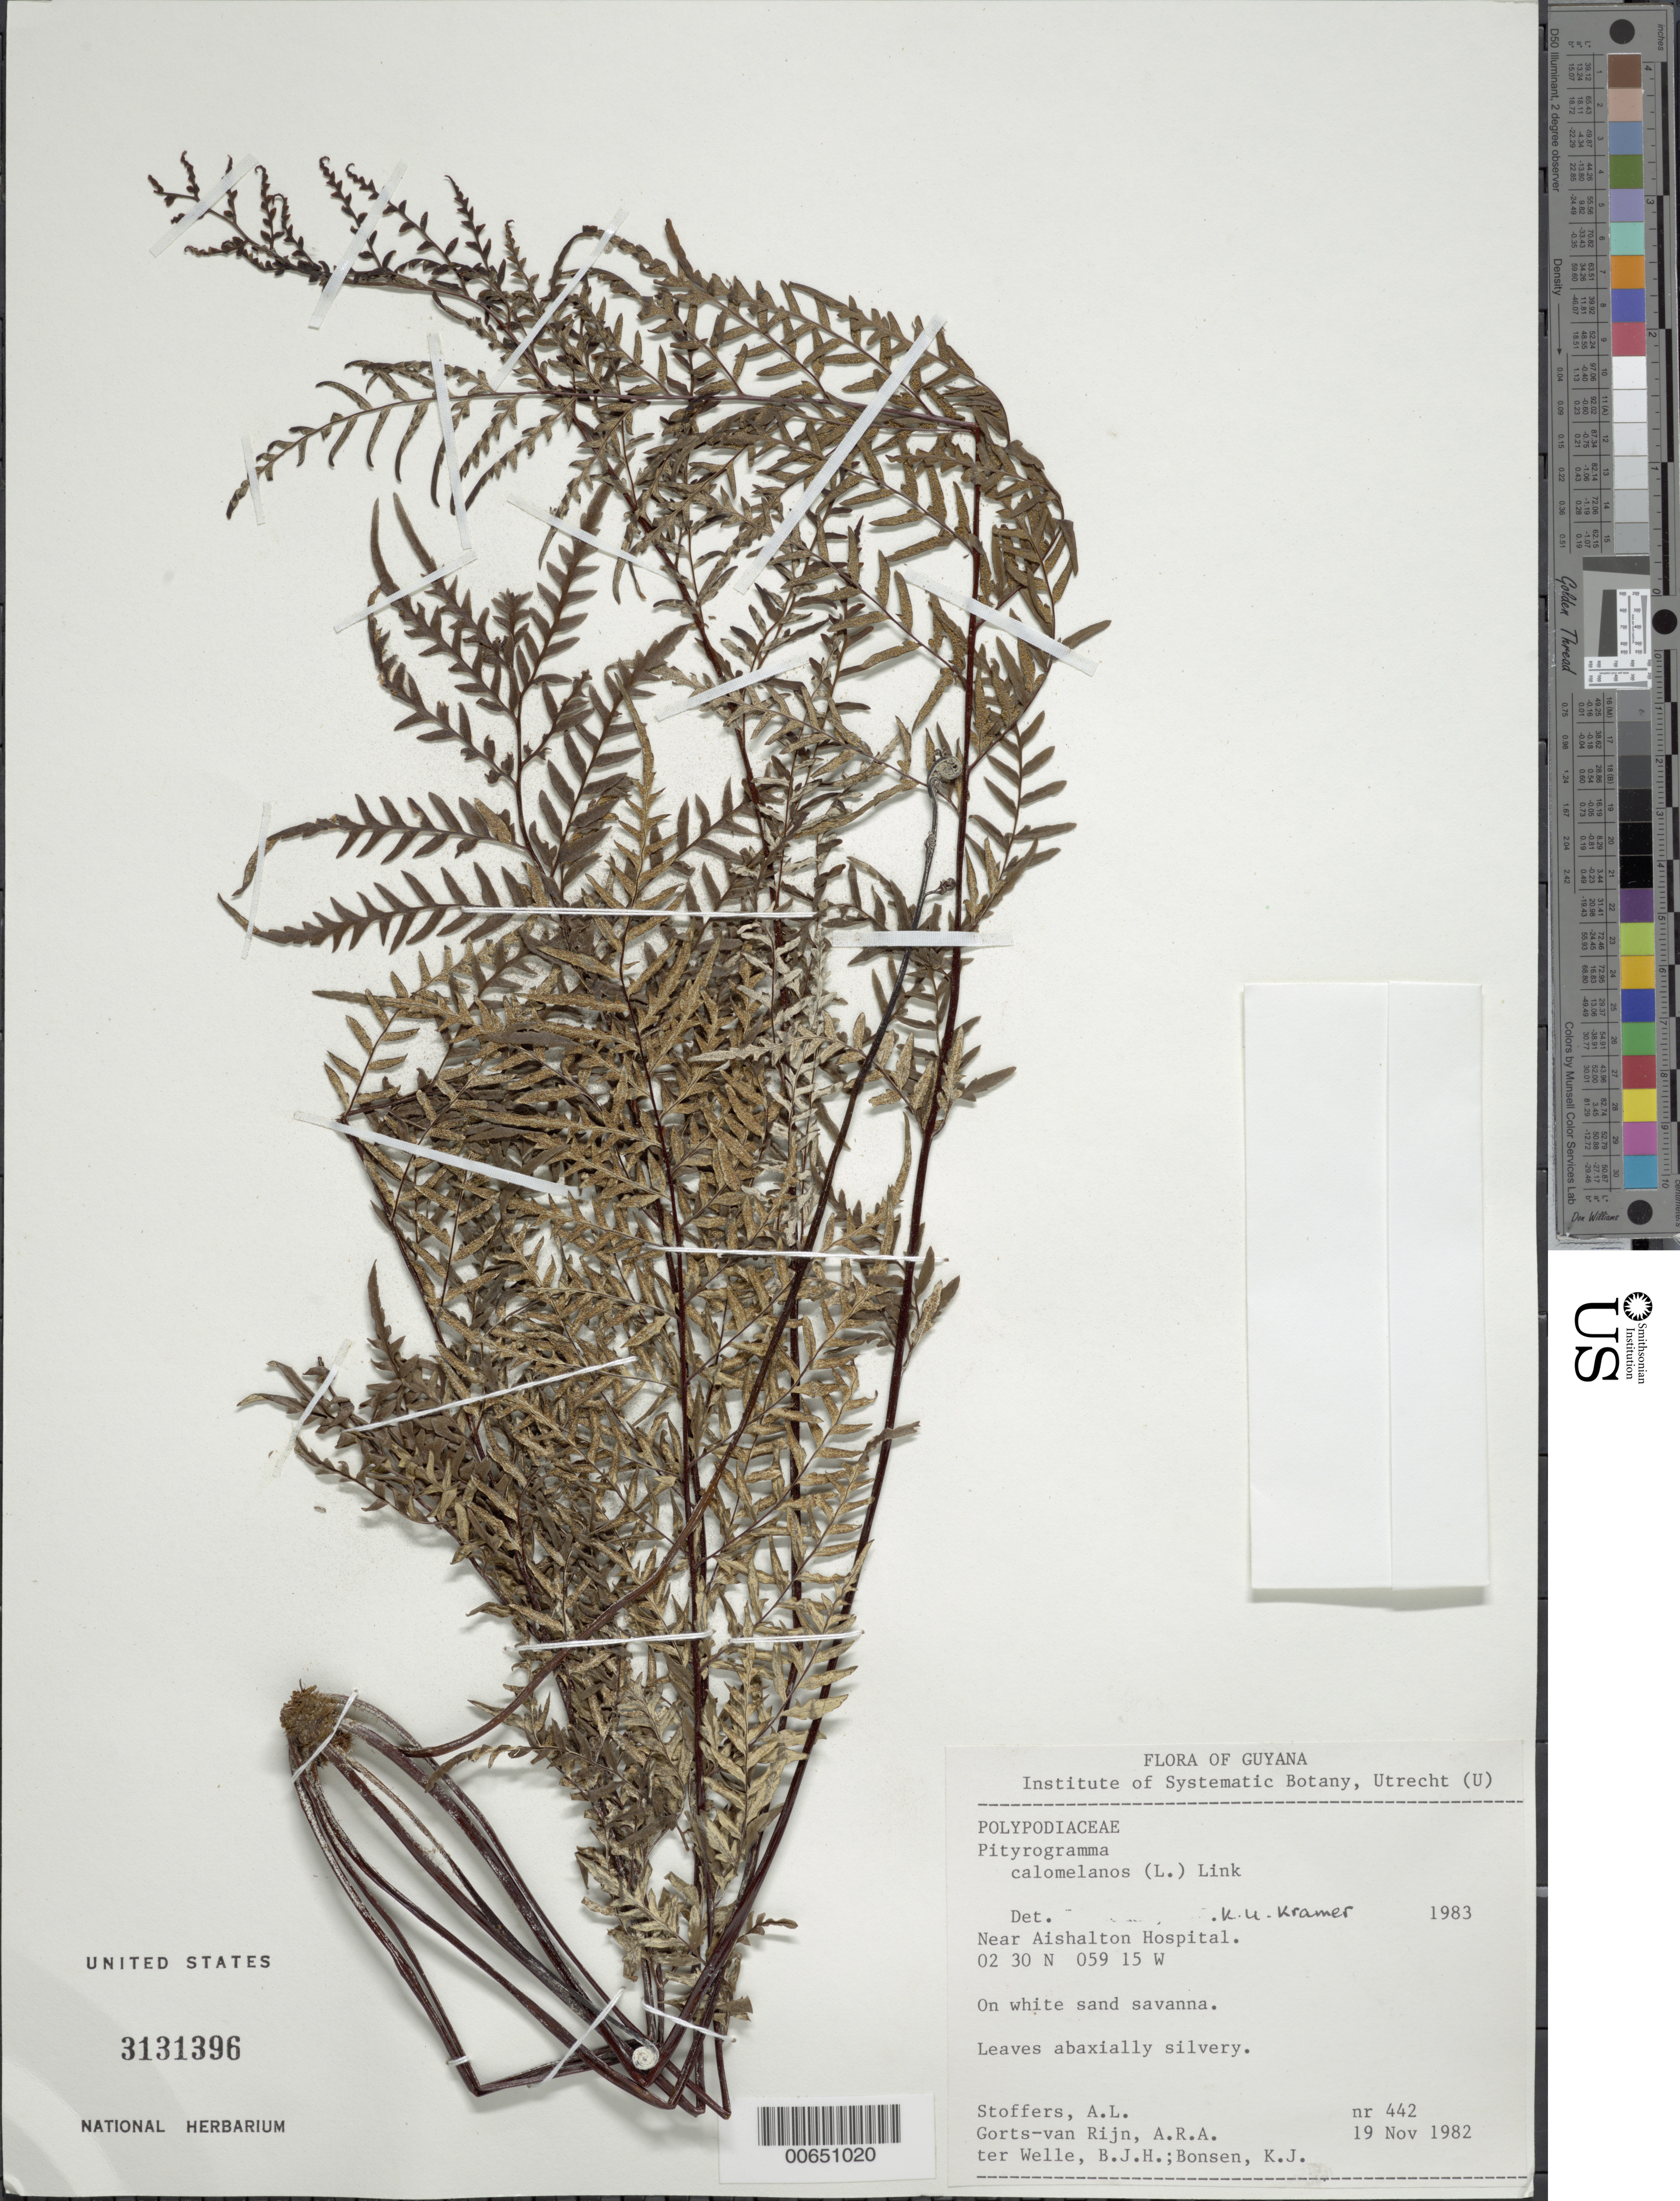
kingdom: Plantae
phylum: Tracheophyta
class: Polypodiopsida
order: Polypodiales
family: Pteridaceae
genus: Pityrogramma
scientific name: Pityrogramma calomelanos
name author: (L.) Link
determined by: Lindeman, J. C.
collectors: A. Stoffers, A. .R. A. Görts-van Rijn, B. Welle & K. Bonsen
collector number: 442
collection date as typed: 19-Nov-82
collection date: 1982-11-19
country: Guyana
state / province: U. Takutu-U. Essequibo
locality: Aishalton Hospital, vic.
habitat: White sand savanna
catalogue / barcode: US 3131396